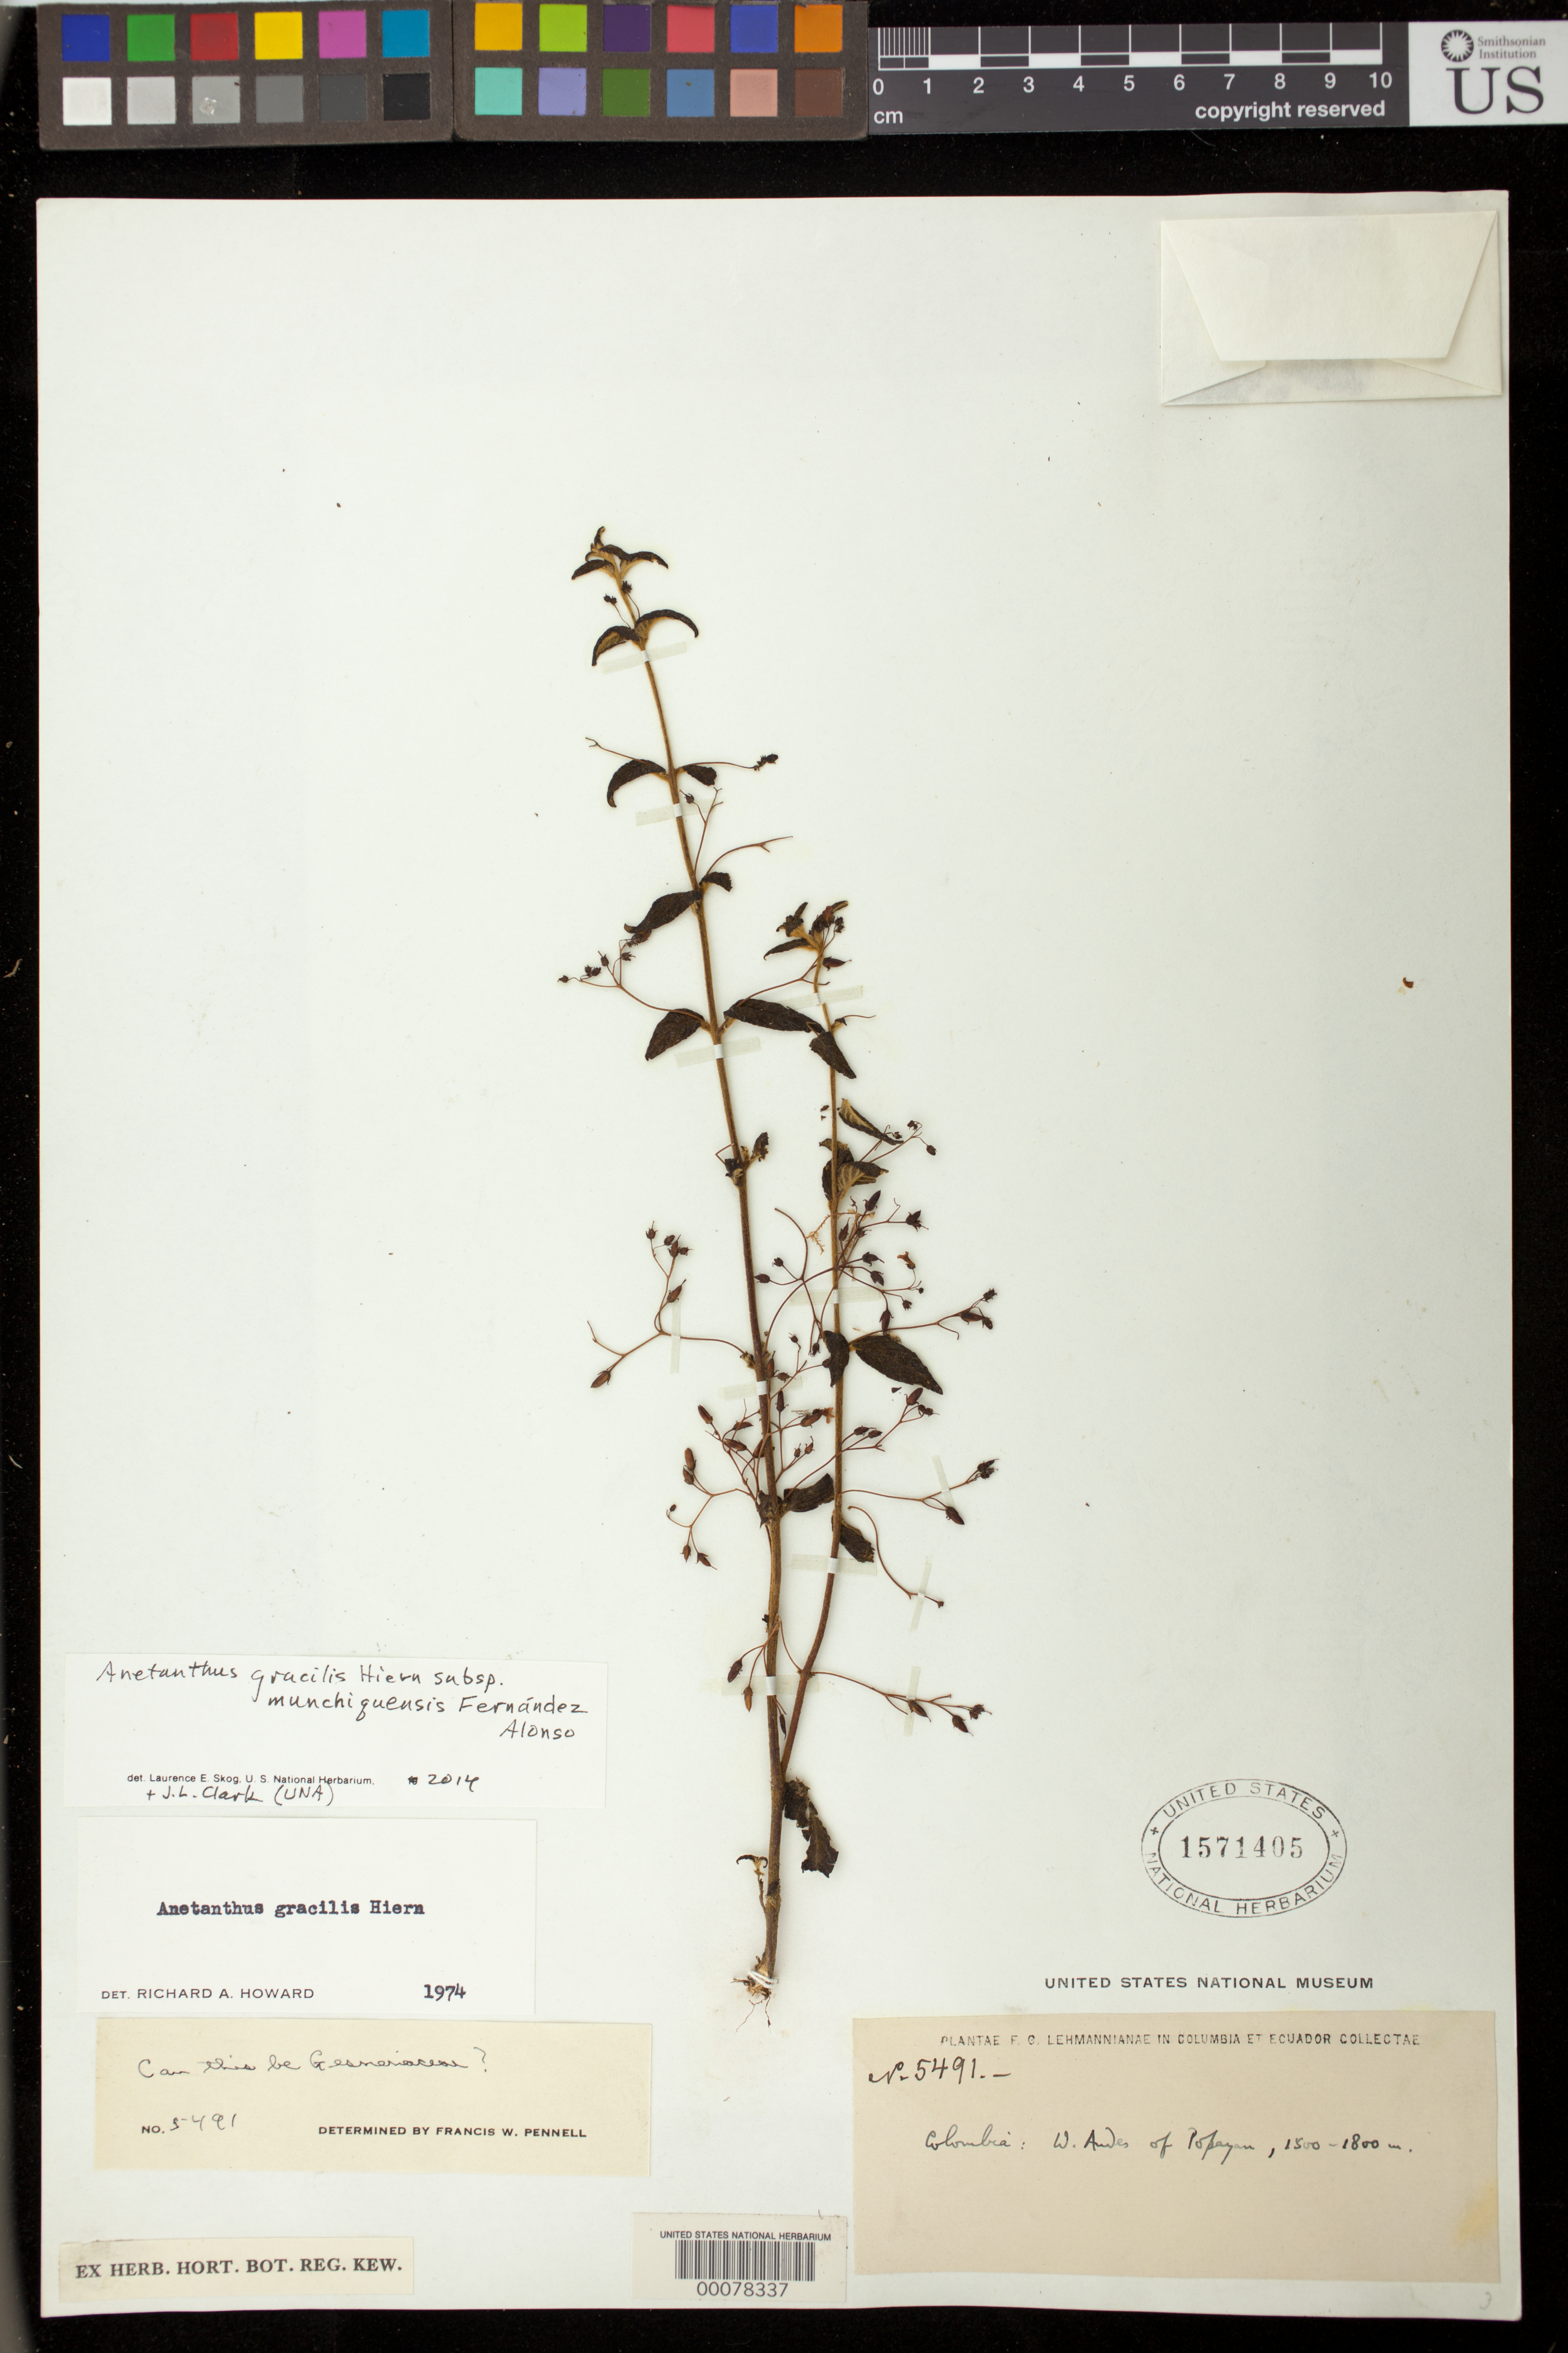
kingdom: Plantae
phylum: Tracheophyta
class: Magnoliopsida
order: Lamiales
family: Gesneriaceae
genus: Anetanthus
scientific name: Anetanthus gracilis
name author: Hiern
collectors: F. W. Pennell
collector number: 5491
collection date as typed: May 1922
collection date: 1922-05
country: Colombia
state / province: Cauca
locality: W Andes of Popayan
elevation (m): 1500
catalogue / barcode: US 1571405